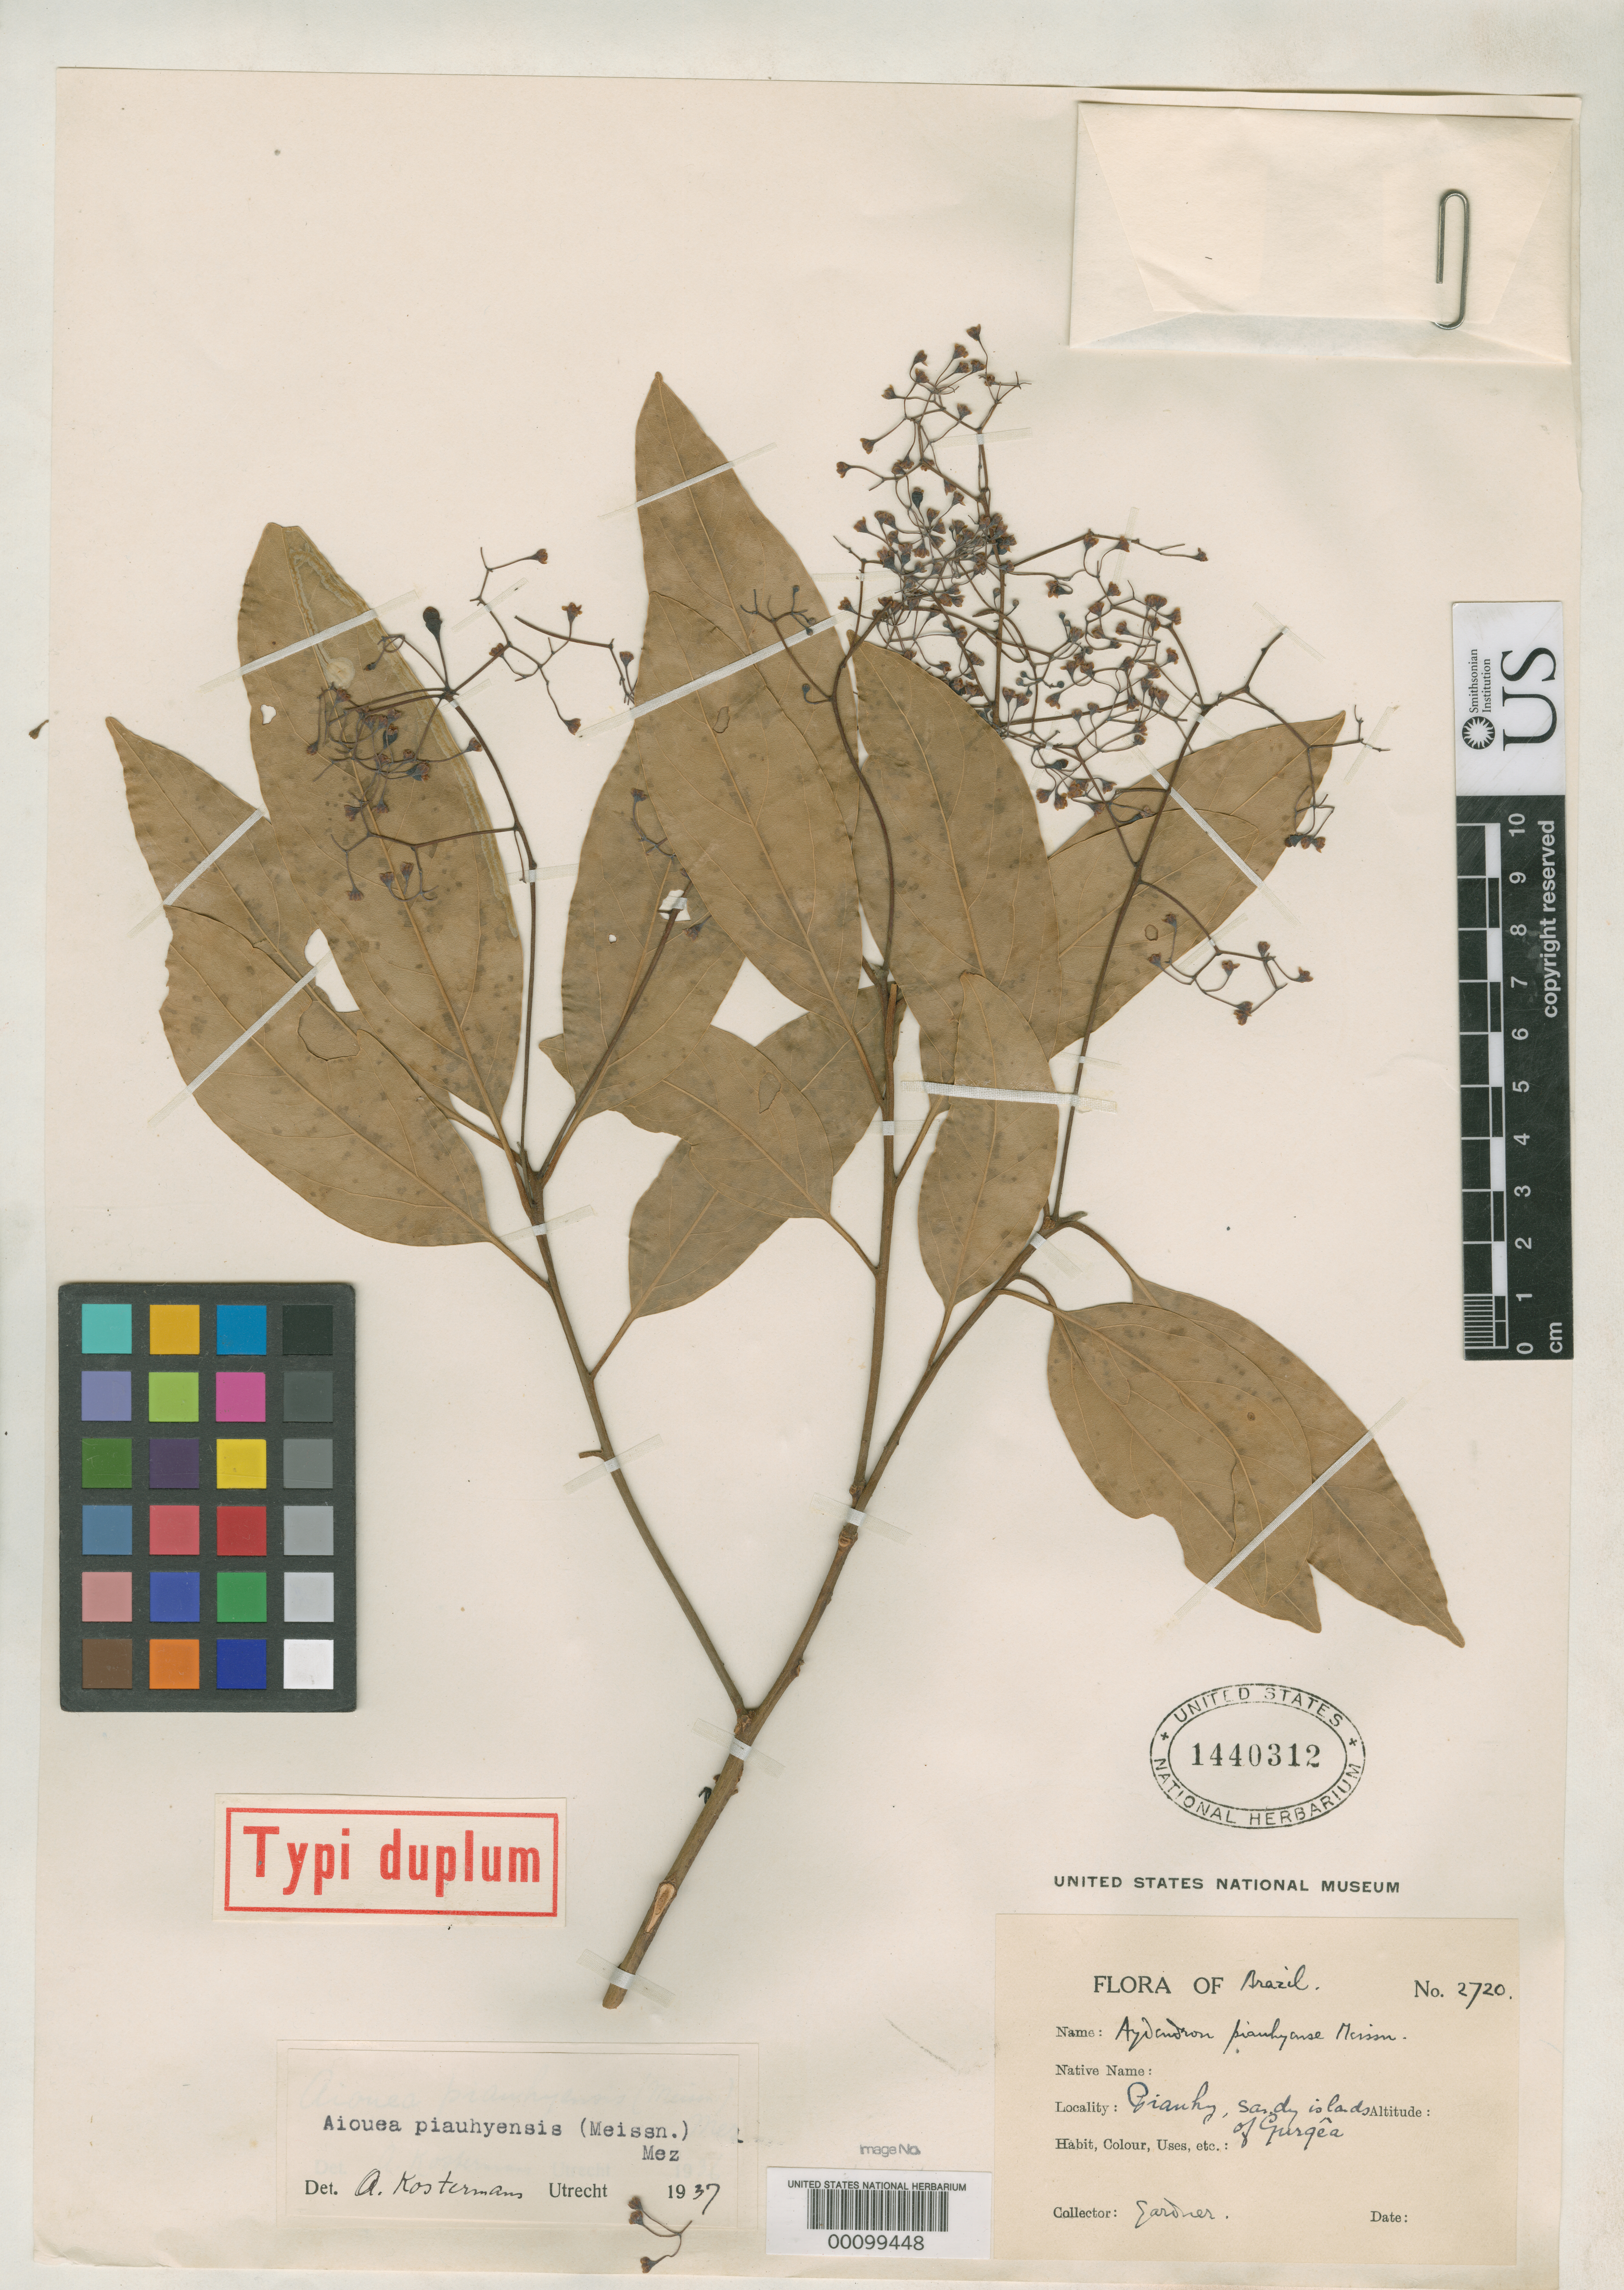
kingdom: Plantae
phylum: Tracheophyta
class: Magnoliopsida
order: Laurales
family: Lauraceae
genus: Aydendron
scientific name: Aydendron piauhyensis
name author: Meisn. in DC.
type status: Isotype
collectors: G. Gardner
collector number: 2720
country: Brazil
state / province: Piauí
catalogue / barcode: US 1440312